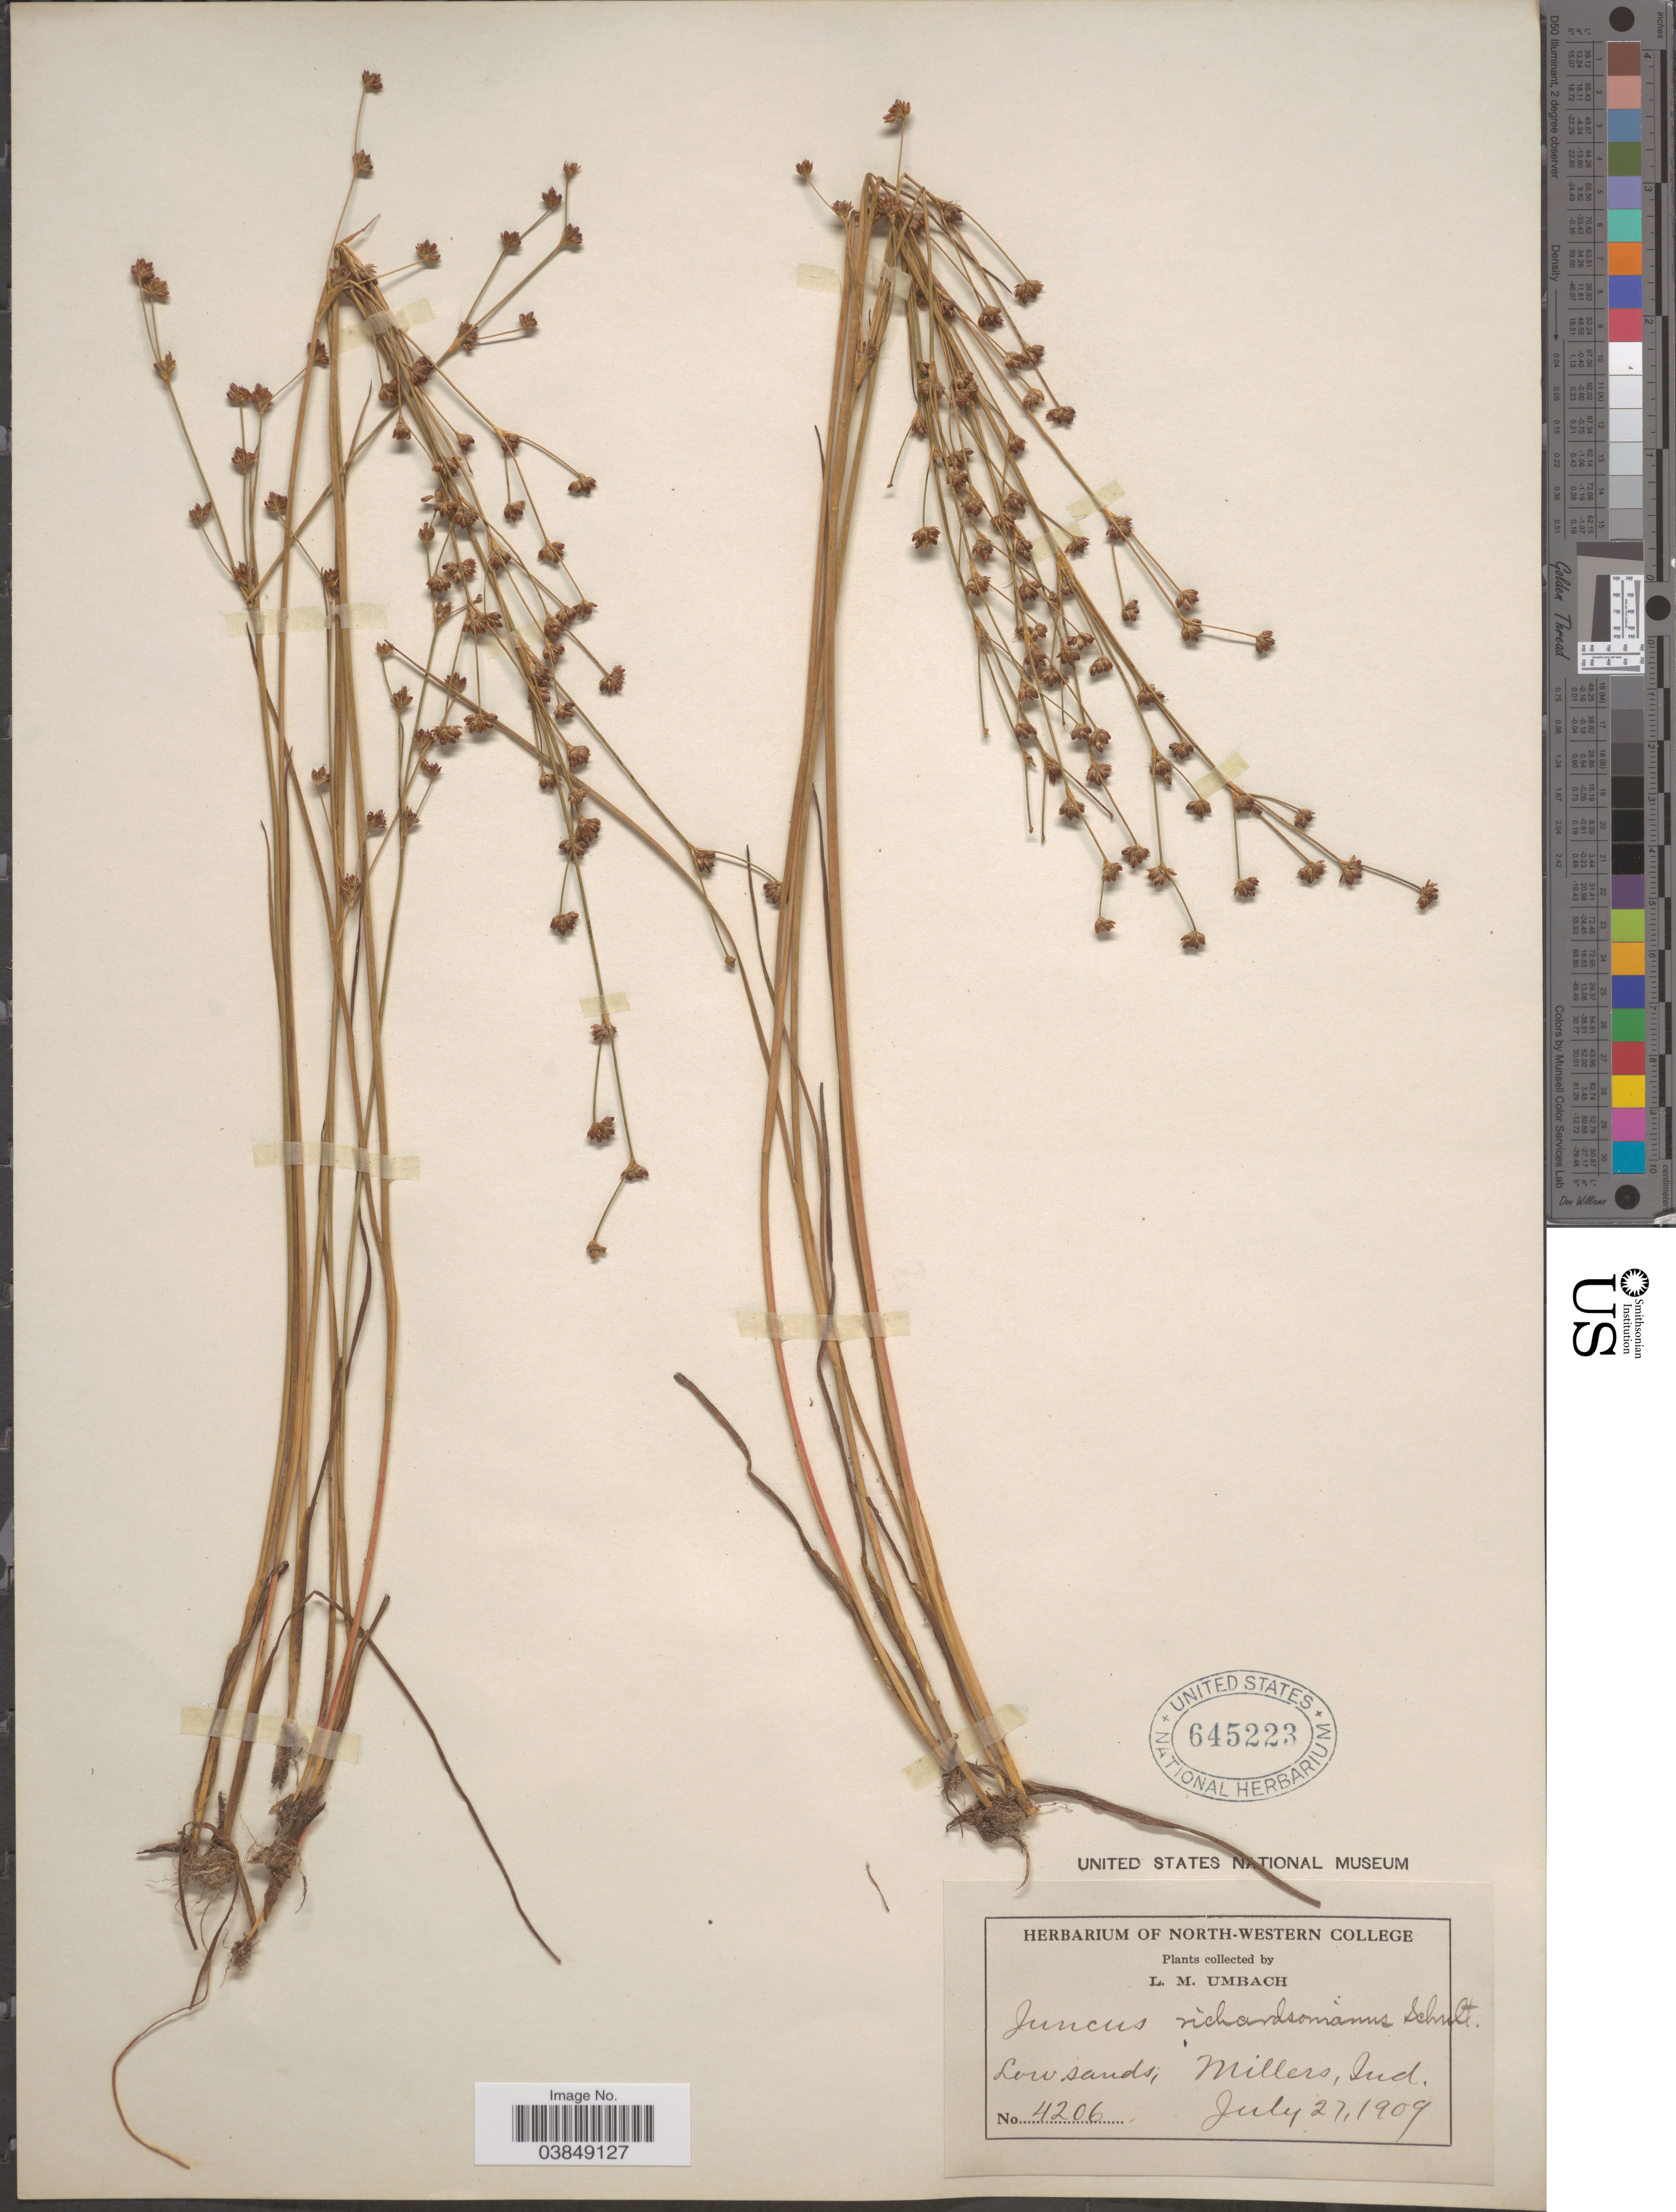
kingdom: Plantae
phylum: Tracheophyta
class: Liliopsida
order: Poales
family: Juncaceae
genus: Juncus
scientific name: Juncus alpinus var. rariflorus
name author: (Hartm.) Hartm.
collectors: L. M. Umbach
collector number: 4206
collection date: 1909-07-27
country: United States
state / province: Indiana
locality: Millers.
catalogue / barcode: US 645223